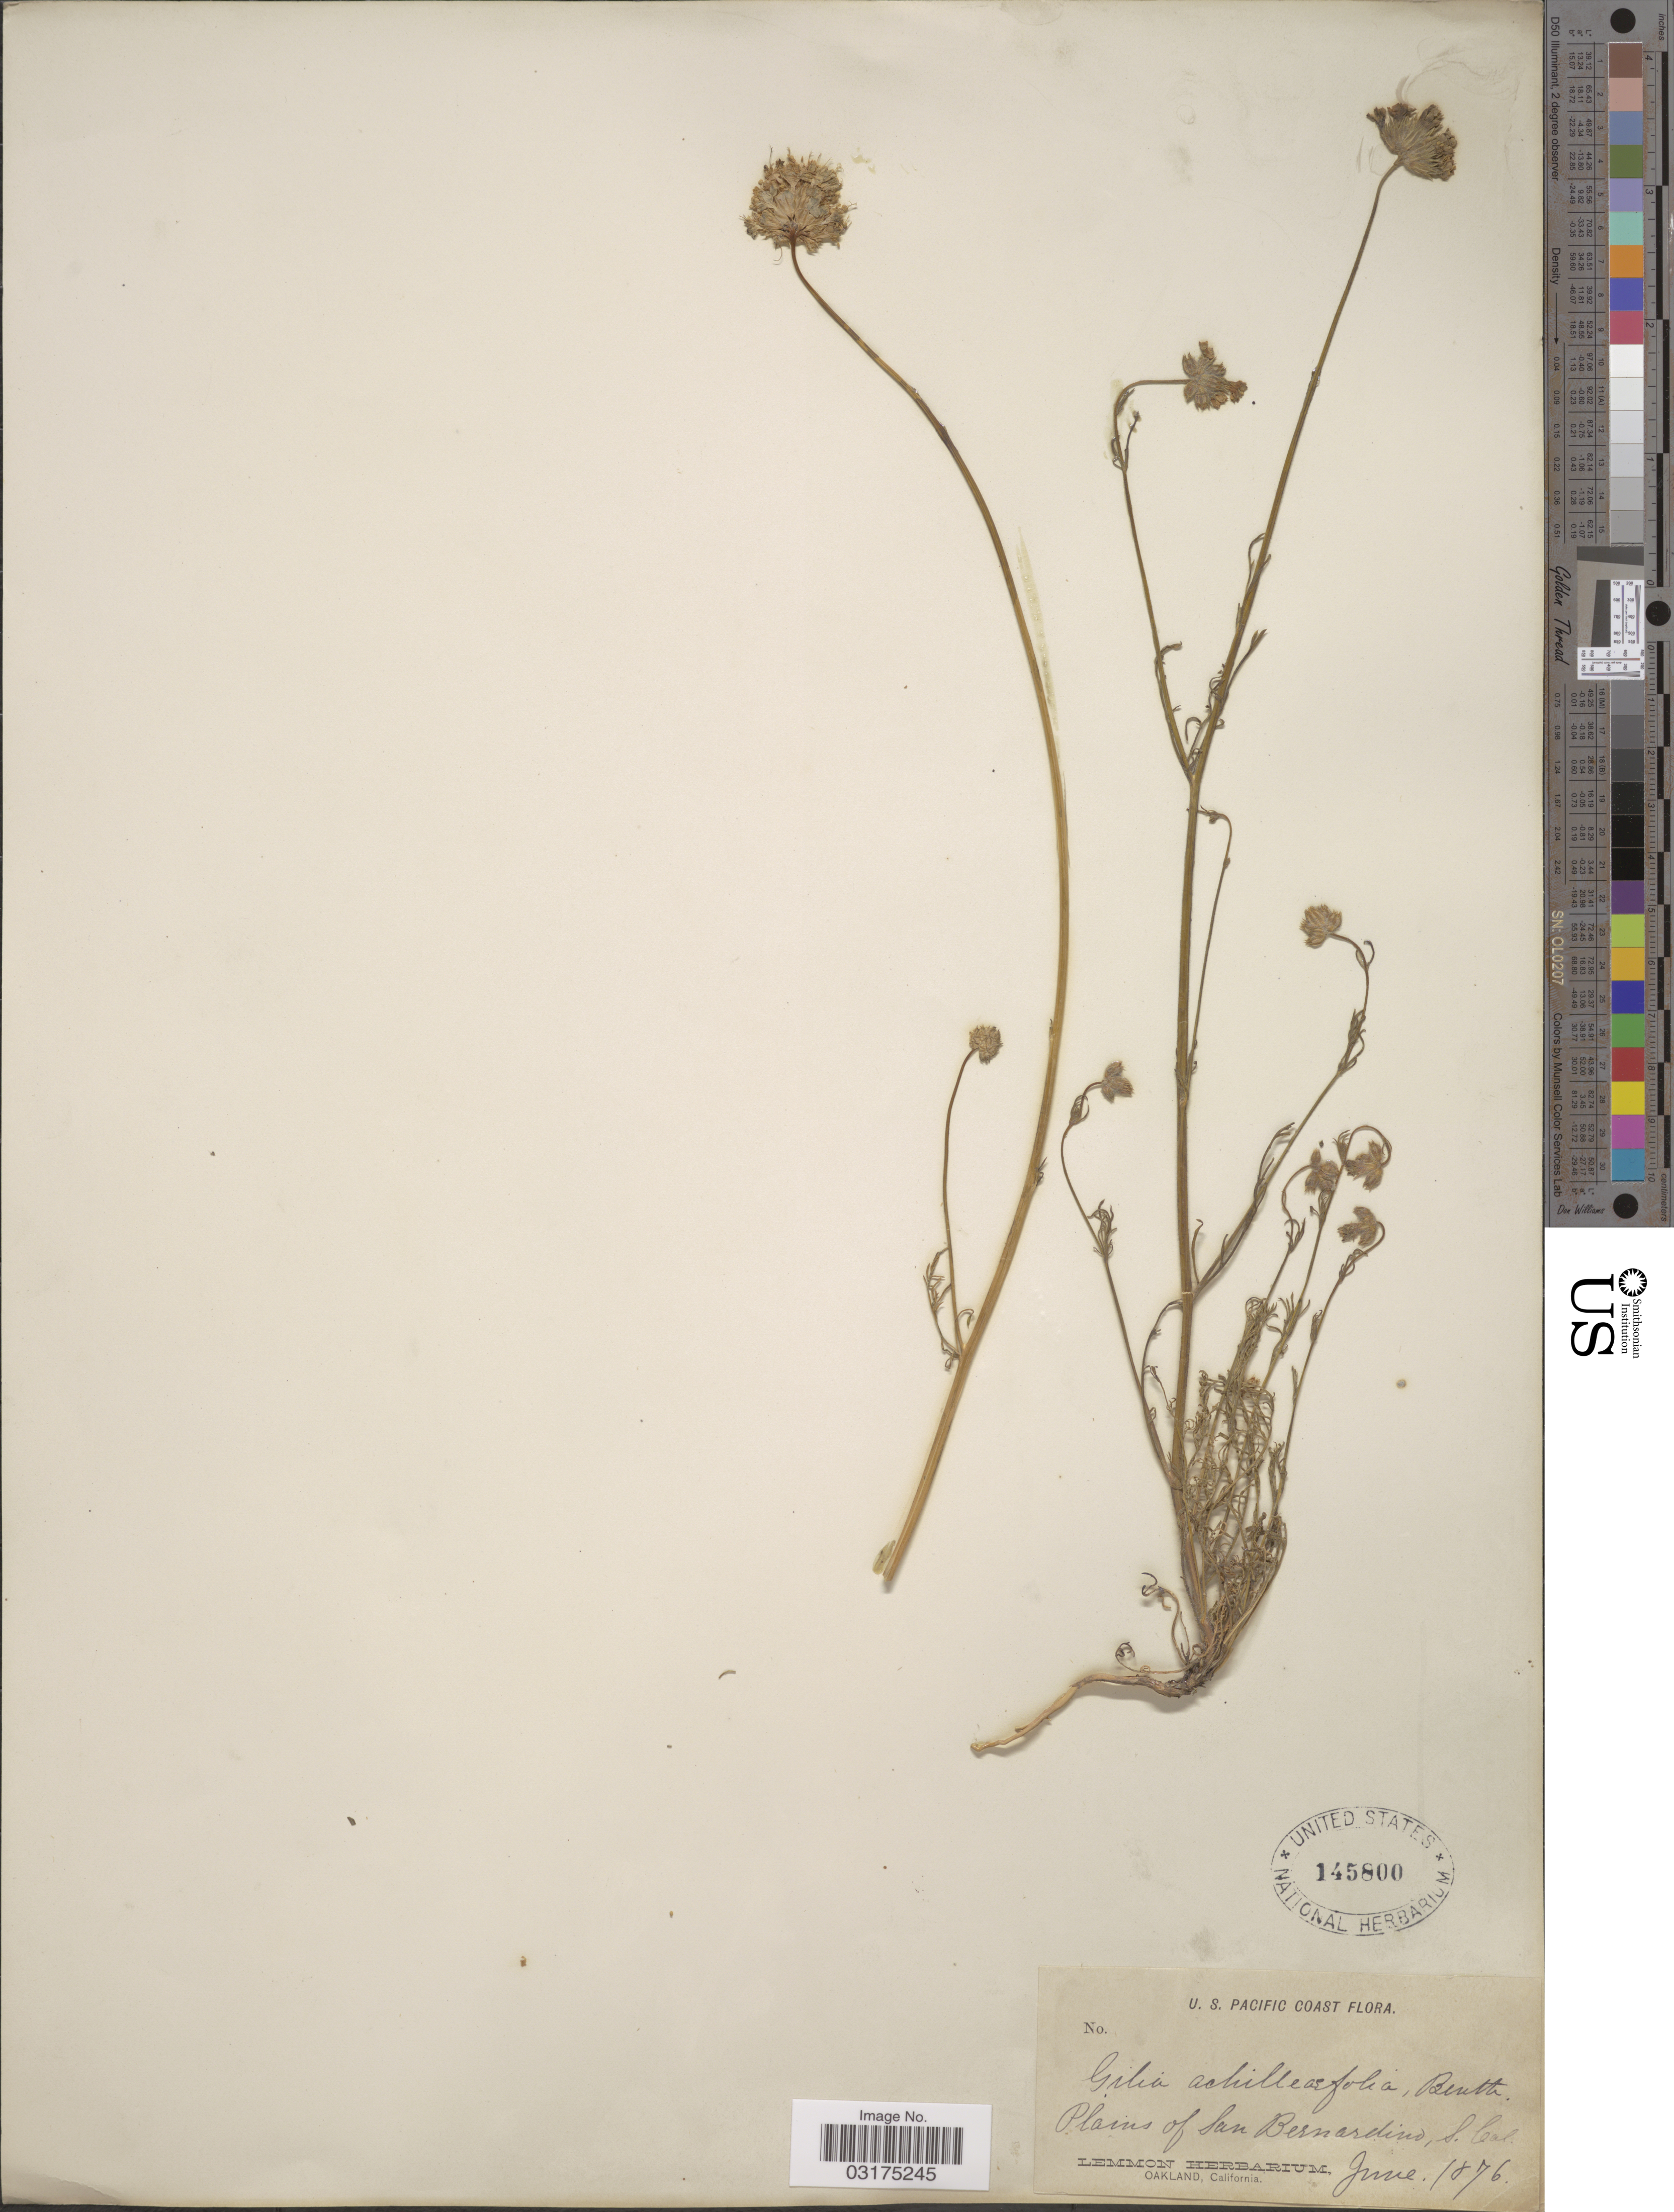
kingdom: Plantae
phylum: Tracheophyta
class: Magnoliopsida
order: Ericales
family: Polemoniaceae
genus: Gilia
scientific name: Gilia capitata subsp. abrotanifolia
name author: (Nutt. ex Greene) V.E. Grant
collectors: ex herb. Lemmon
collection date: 1876-06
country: United States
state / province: California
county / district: San Bernardino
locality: U.S. Pacific Coast, Plains of San Bernardino, S. Cal.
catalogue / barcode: US 145800